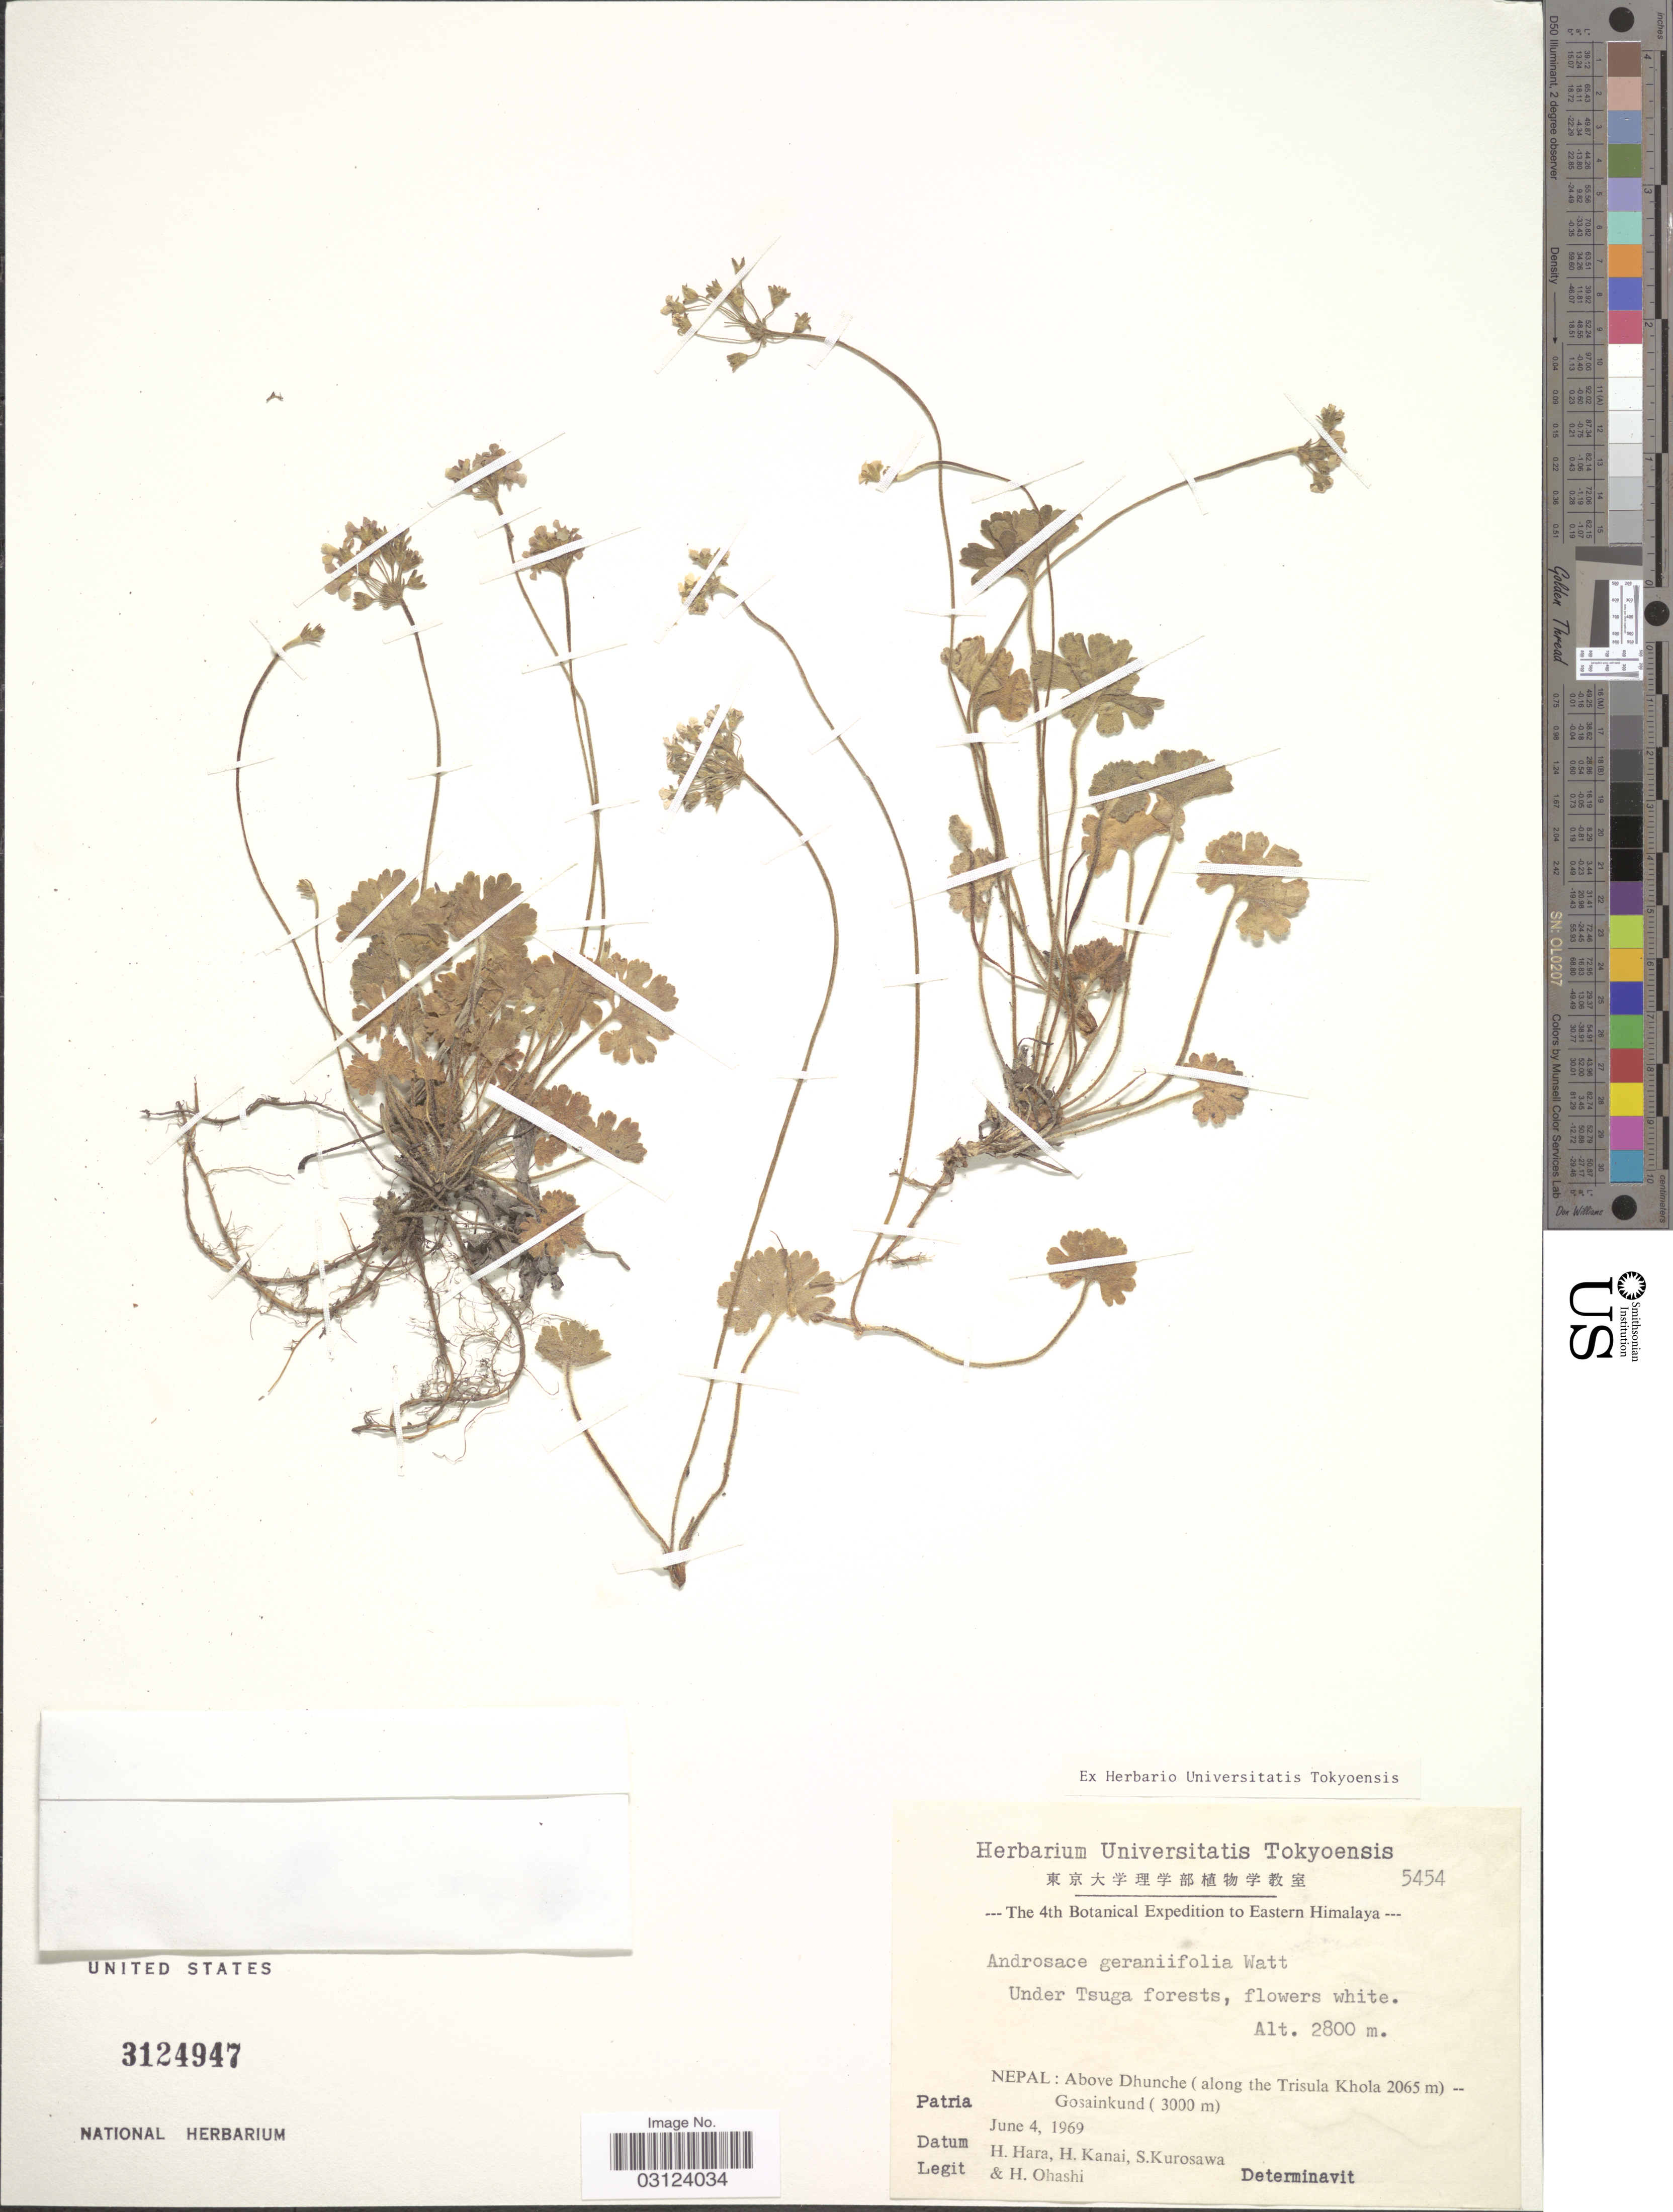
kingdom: Plantae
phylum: Tracheophyta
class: Magnoliopsida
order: Ericales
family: Primulaceae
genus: Androsace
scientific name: Androsace geraniifolia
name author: Watt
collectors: H. Hara, H. Kanai, S. Kurosawa & H. Ohashi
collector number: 5454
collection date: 1969-06-04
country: Nepal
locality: Eastern Himalaya, Nepal: Above Dhunche (along the Trisula Khola), Gosainkund.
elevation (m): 2800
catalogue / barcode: US 3124947